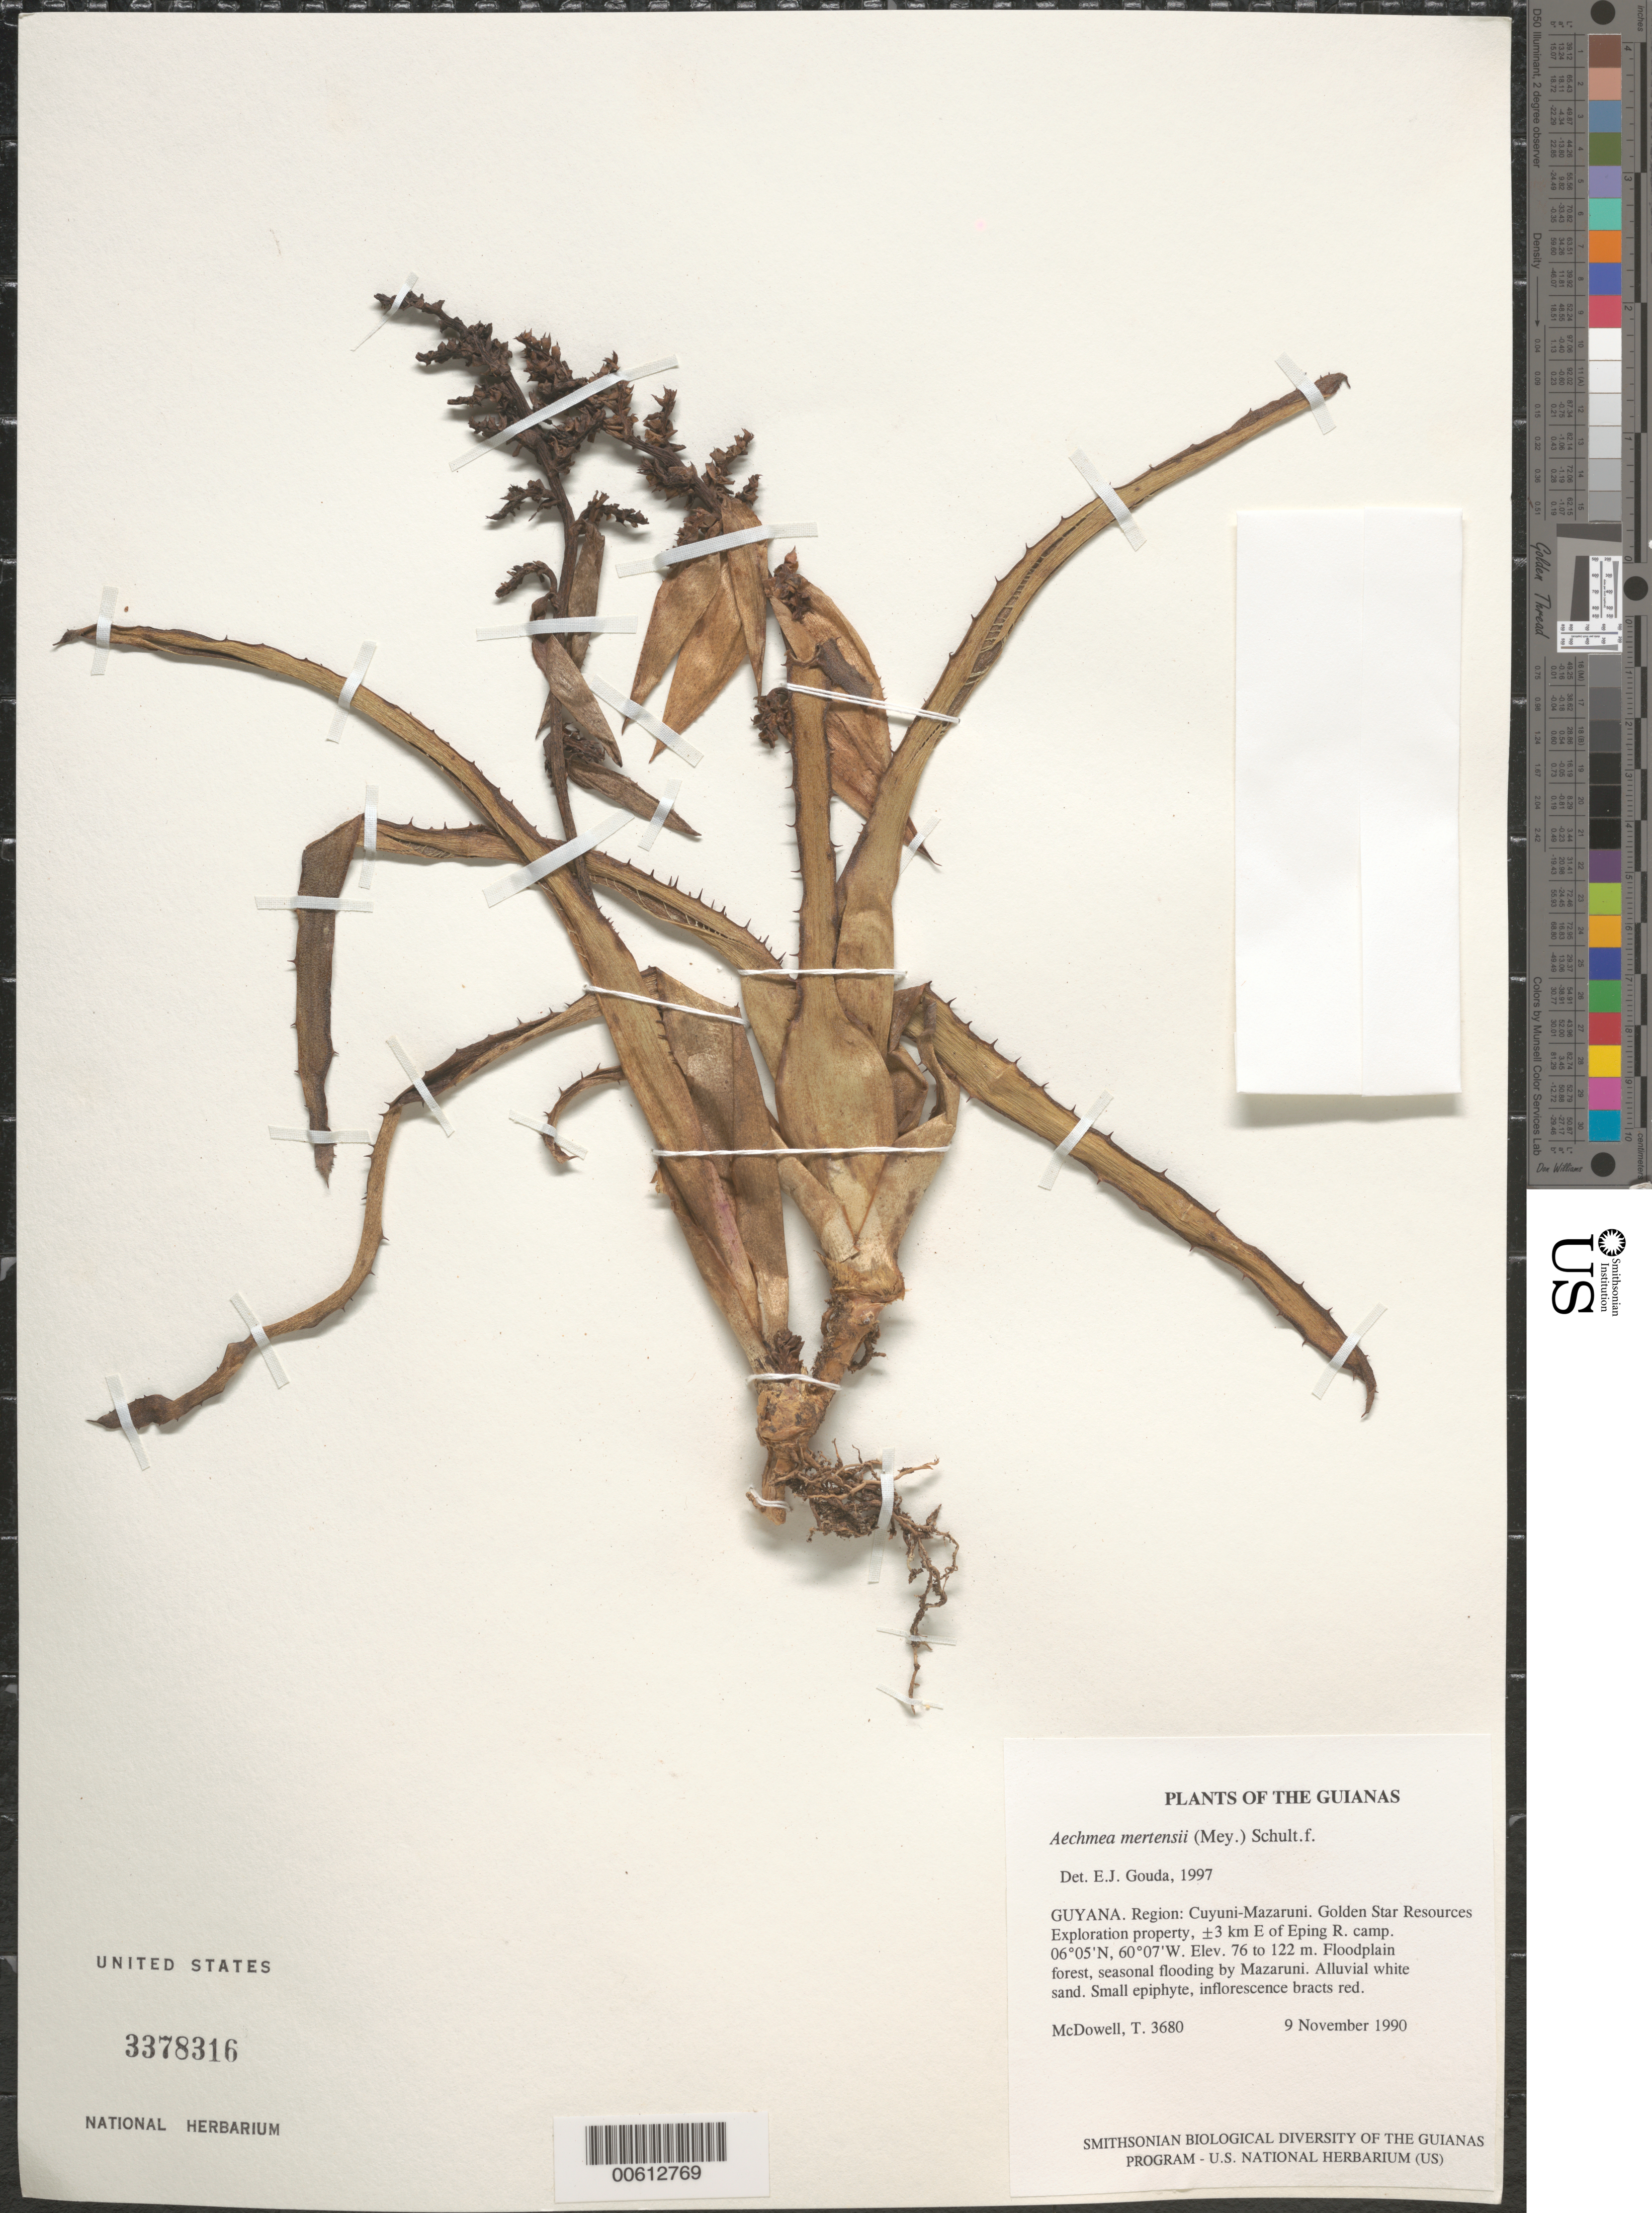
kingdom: Plantae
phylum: Tracheophyta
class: Liliopsida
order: Poales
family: Bromeliaceae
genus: Aechmea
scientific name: Aechmea mertensii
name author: (G. Mey.) Schult. & Schult. f.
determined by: Gouda, E. J.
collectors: T. McDowell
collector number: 3680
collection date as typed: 9 November 1990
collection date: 1990-11-09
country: Guyana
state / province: Cuyuni-Mazaruni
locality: Golden Star Resources Exploration property, ±3 km E of Eping R. camp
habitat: Floodplain forest, seasonal flooding by Mazaruni River. Alluvial white sand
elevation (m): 76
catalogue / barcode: US 3378316